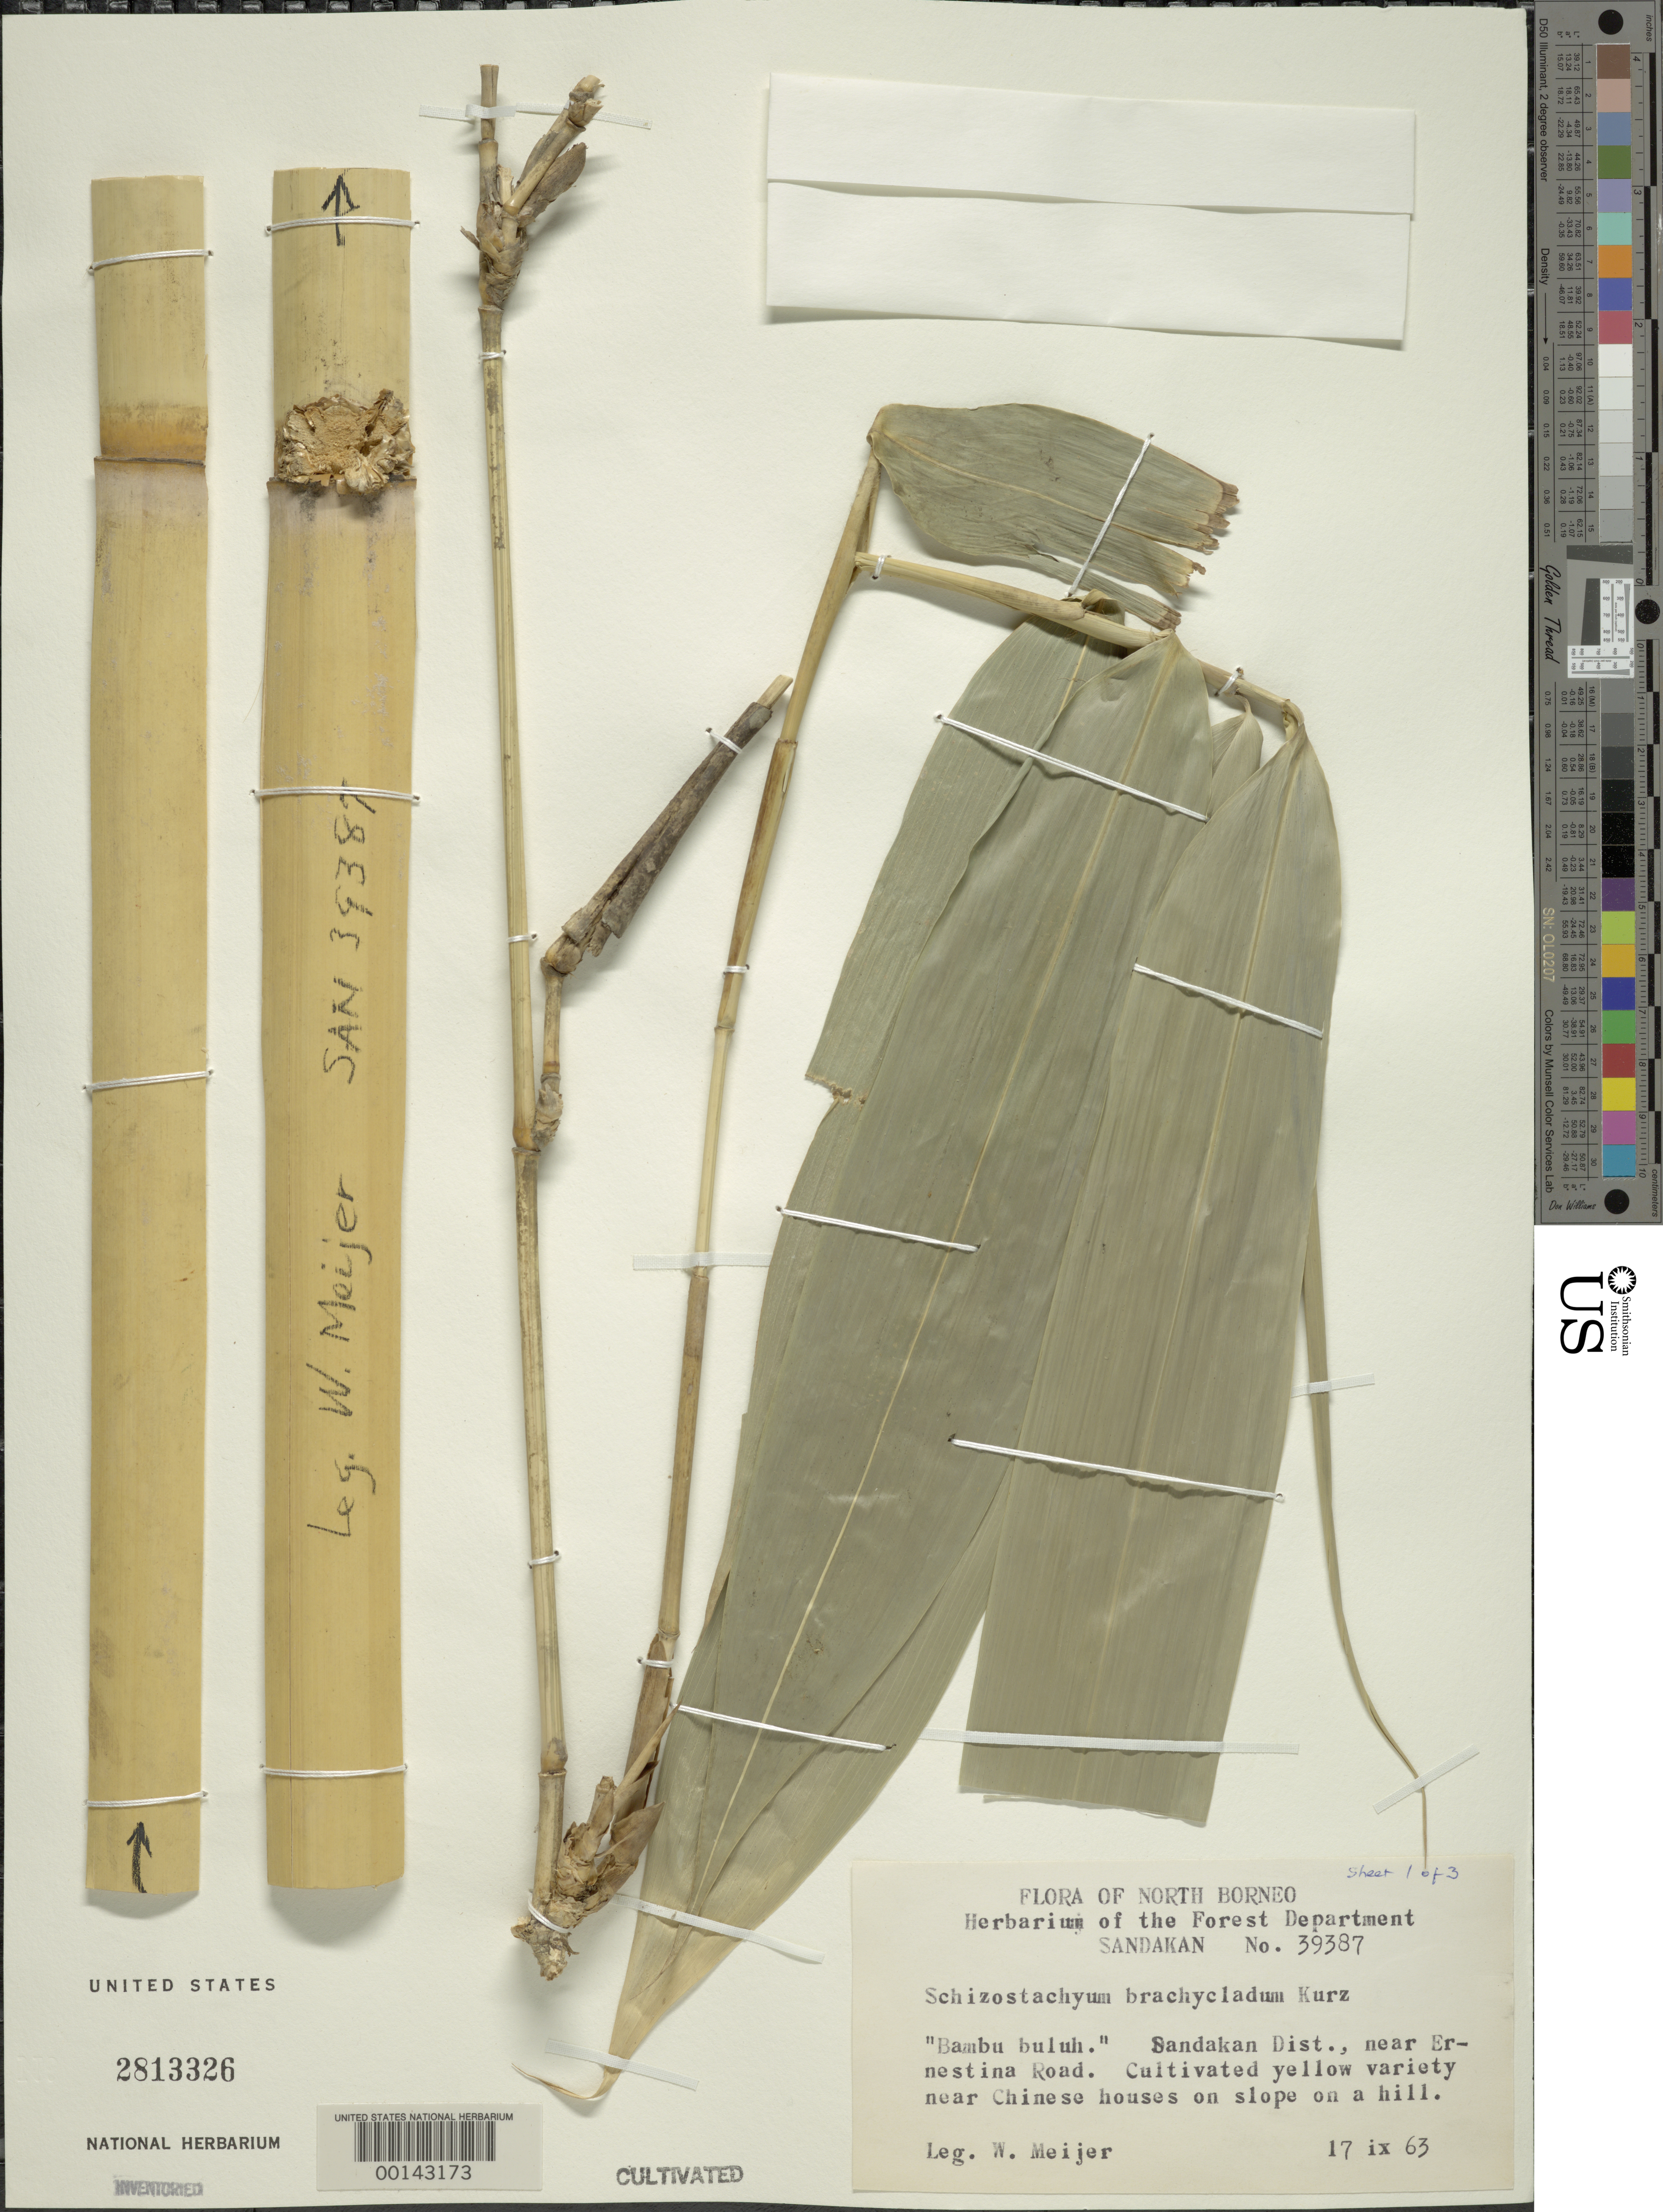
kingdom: Plantae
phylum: Tracheophyta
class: Liliopsida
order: Poales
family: Poaceae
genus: Schizostachyum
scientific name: Schizostachyum brachycladum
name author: (Kurz ex Munro) Kurz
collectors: W. Meijer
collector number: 39387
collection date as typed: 17 Apr 1963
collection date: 1963-04-17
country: Malaysia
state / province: Sabah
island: Borneo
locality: Sandakan, ernestina rd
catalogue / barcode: US 2813326